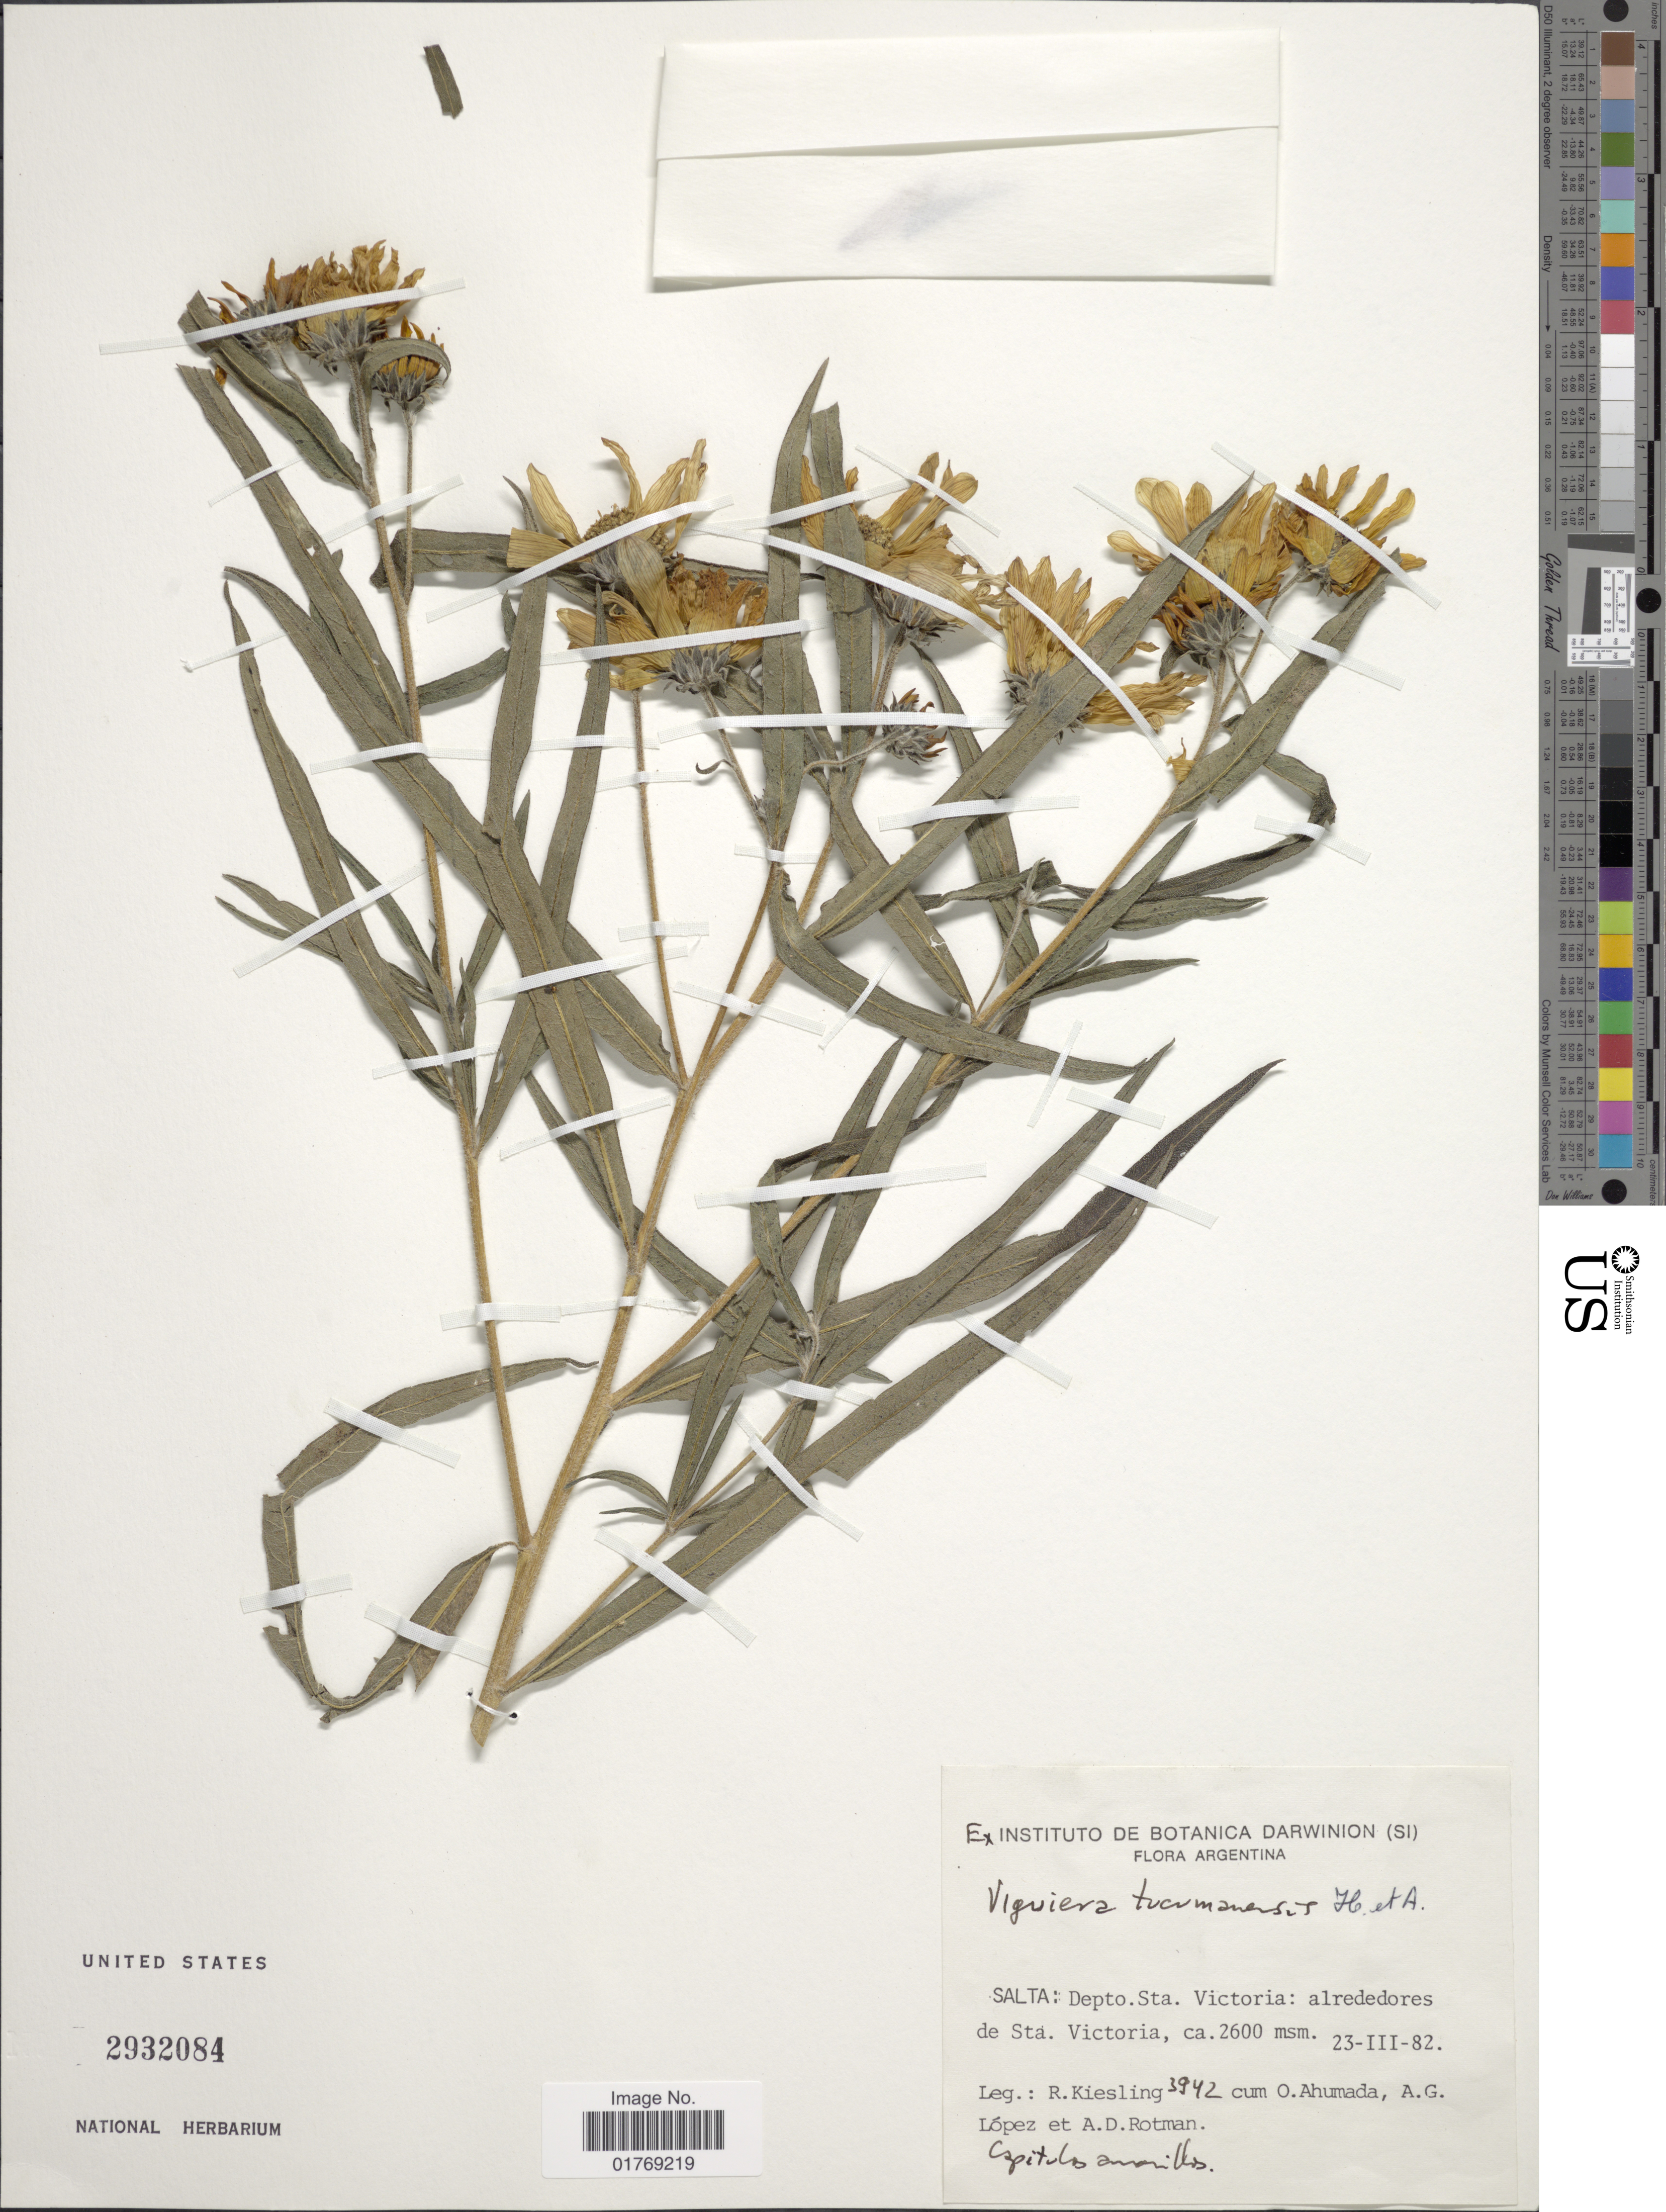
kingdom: Plantae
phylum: Tracheophyta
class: Magnoliopsida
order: Asterales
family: Asteraceae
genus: Viguiera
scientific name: Viguiera tucumanensis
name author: (Hook. & Arn.) Griseb.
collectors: R. Kiesling, O. Ahumada, A. G. Lopez & A. D. Rotman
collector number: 3942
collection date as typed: Transcribed d/m/y: 23/3/82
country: Argentina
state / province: Salta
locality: Salta: Depto. Sta. Victoria: alrededores de Sta. Victoria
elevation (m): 2600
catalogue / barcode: US 2932084